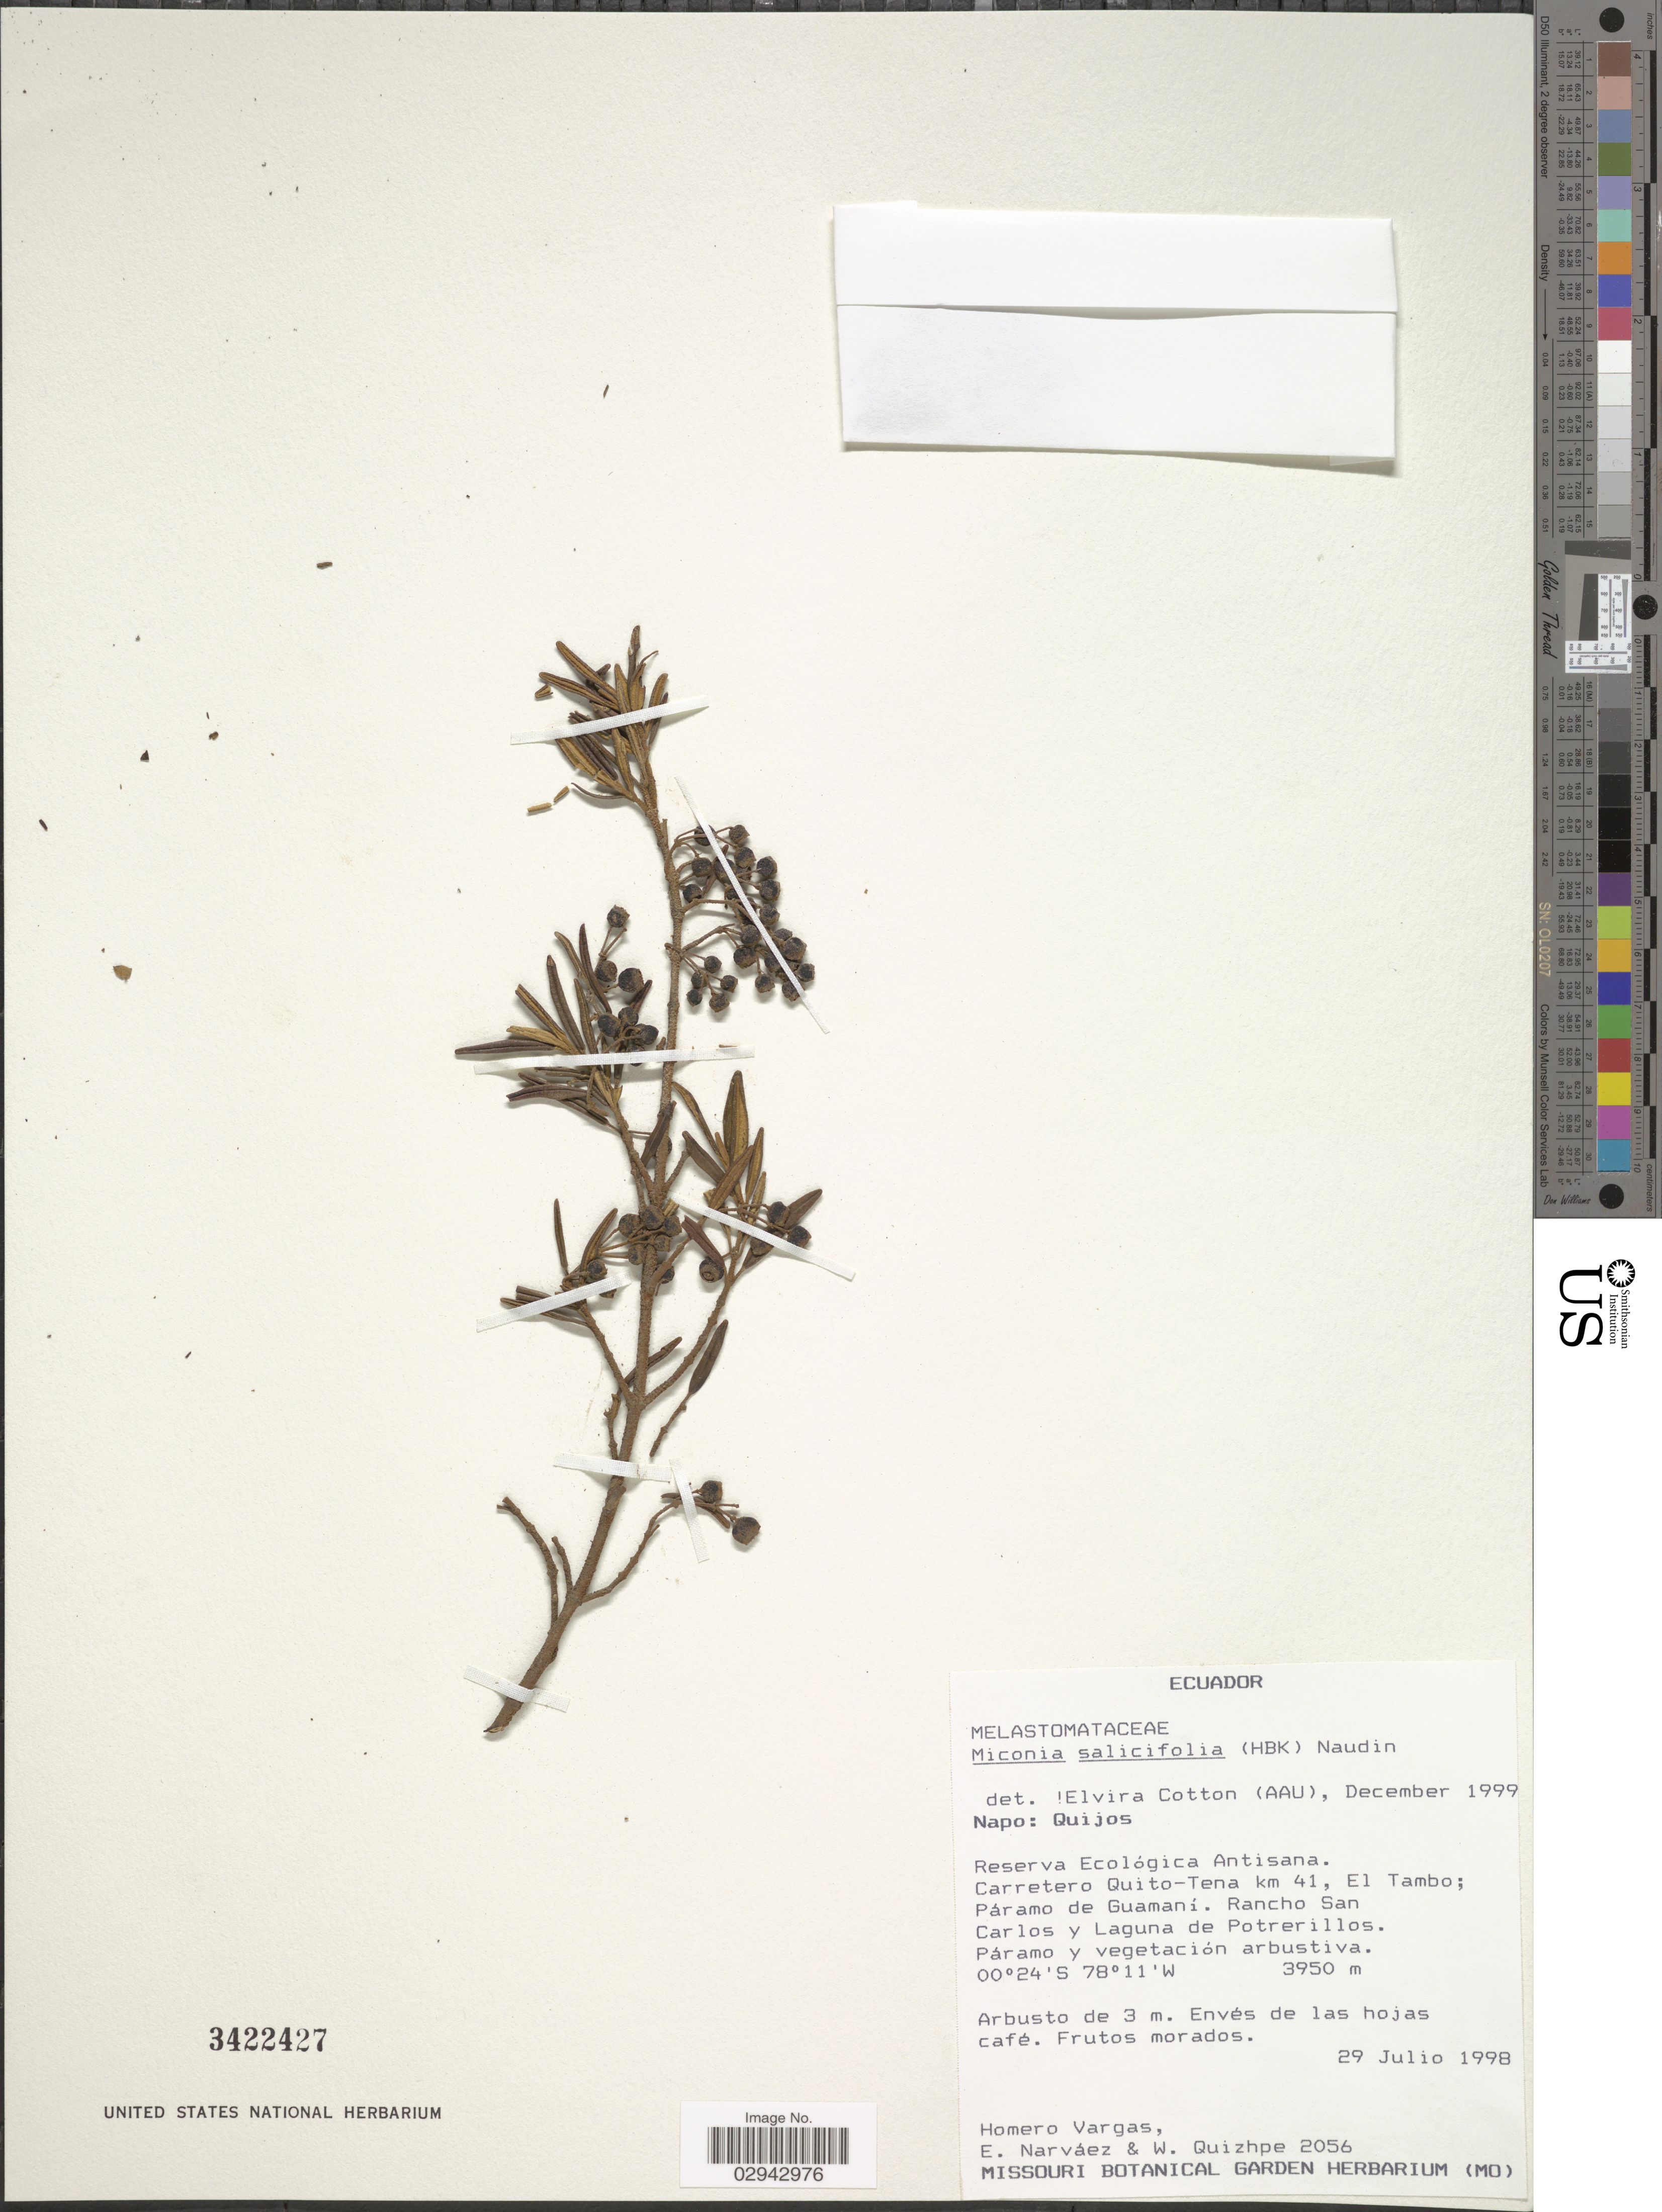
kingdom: Plantae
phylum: Tracheophyta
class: Magnoliopsida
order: Myrtales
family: Melastomataceae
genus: Miconia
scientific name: Miconia salicifolia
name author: (Bonpl.) Naudin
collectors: H. Vargas, E. Narváez & W. Quizhpe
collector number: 2056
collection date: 1998-07-29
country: Ecuador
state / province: Napo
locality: Quijos. Reserva Ecológica Antisana. Carretero Quito-Tena km 41, El Tambo; Páramo de Guamaní. Rancho San Carlos y Laguna de Potrerillos.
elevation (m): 3950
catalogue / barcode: US 3422427